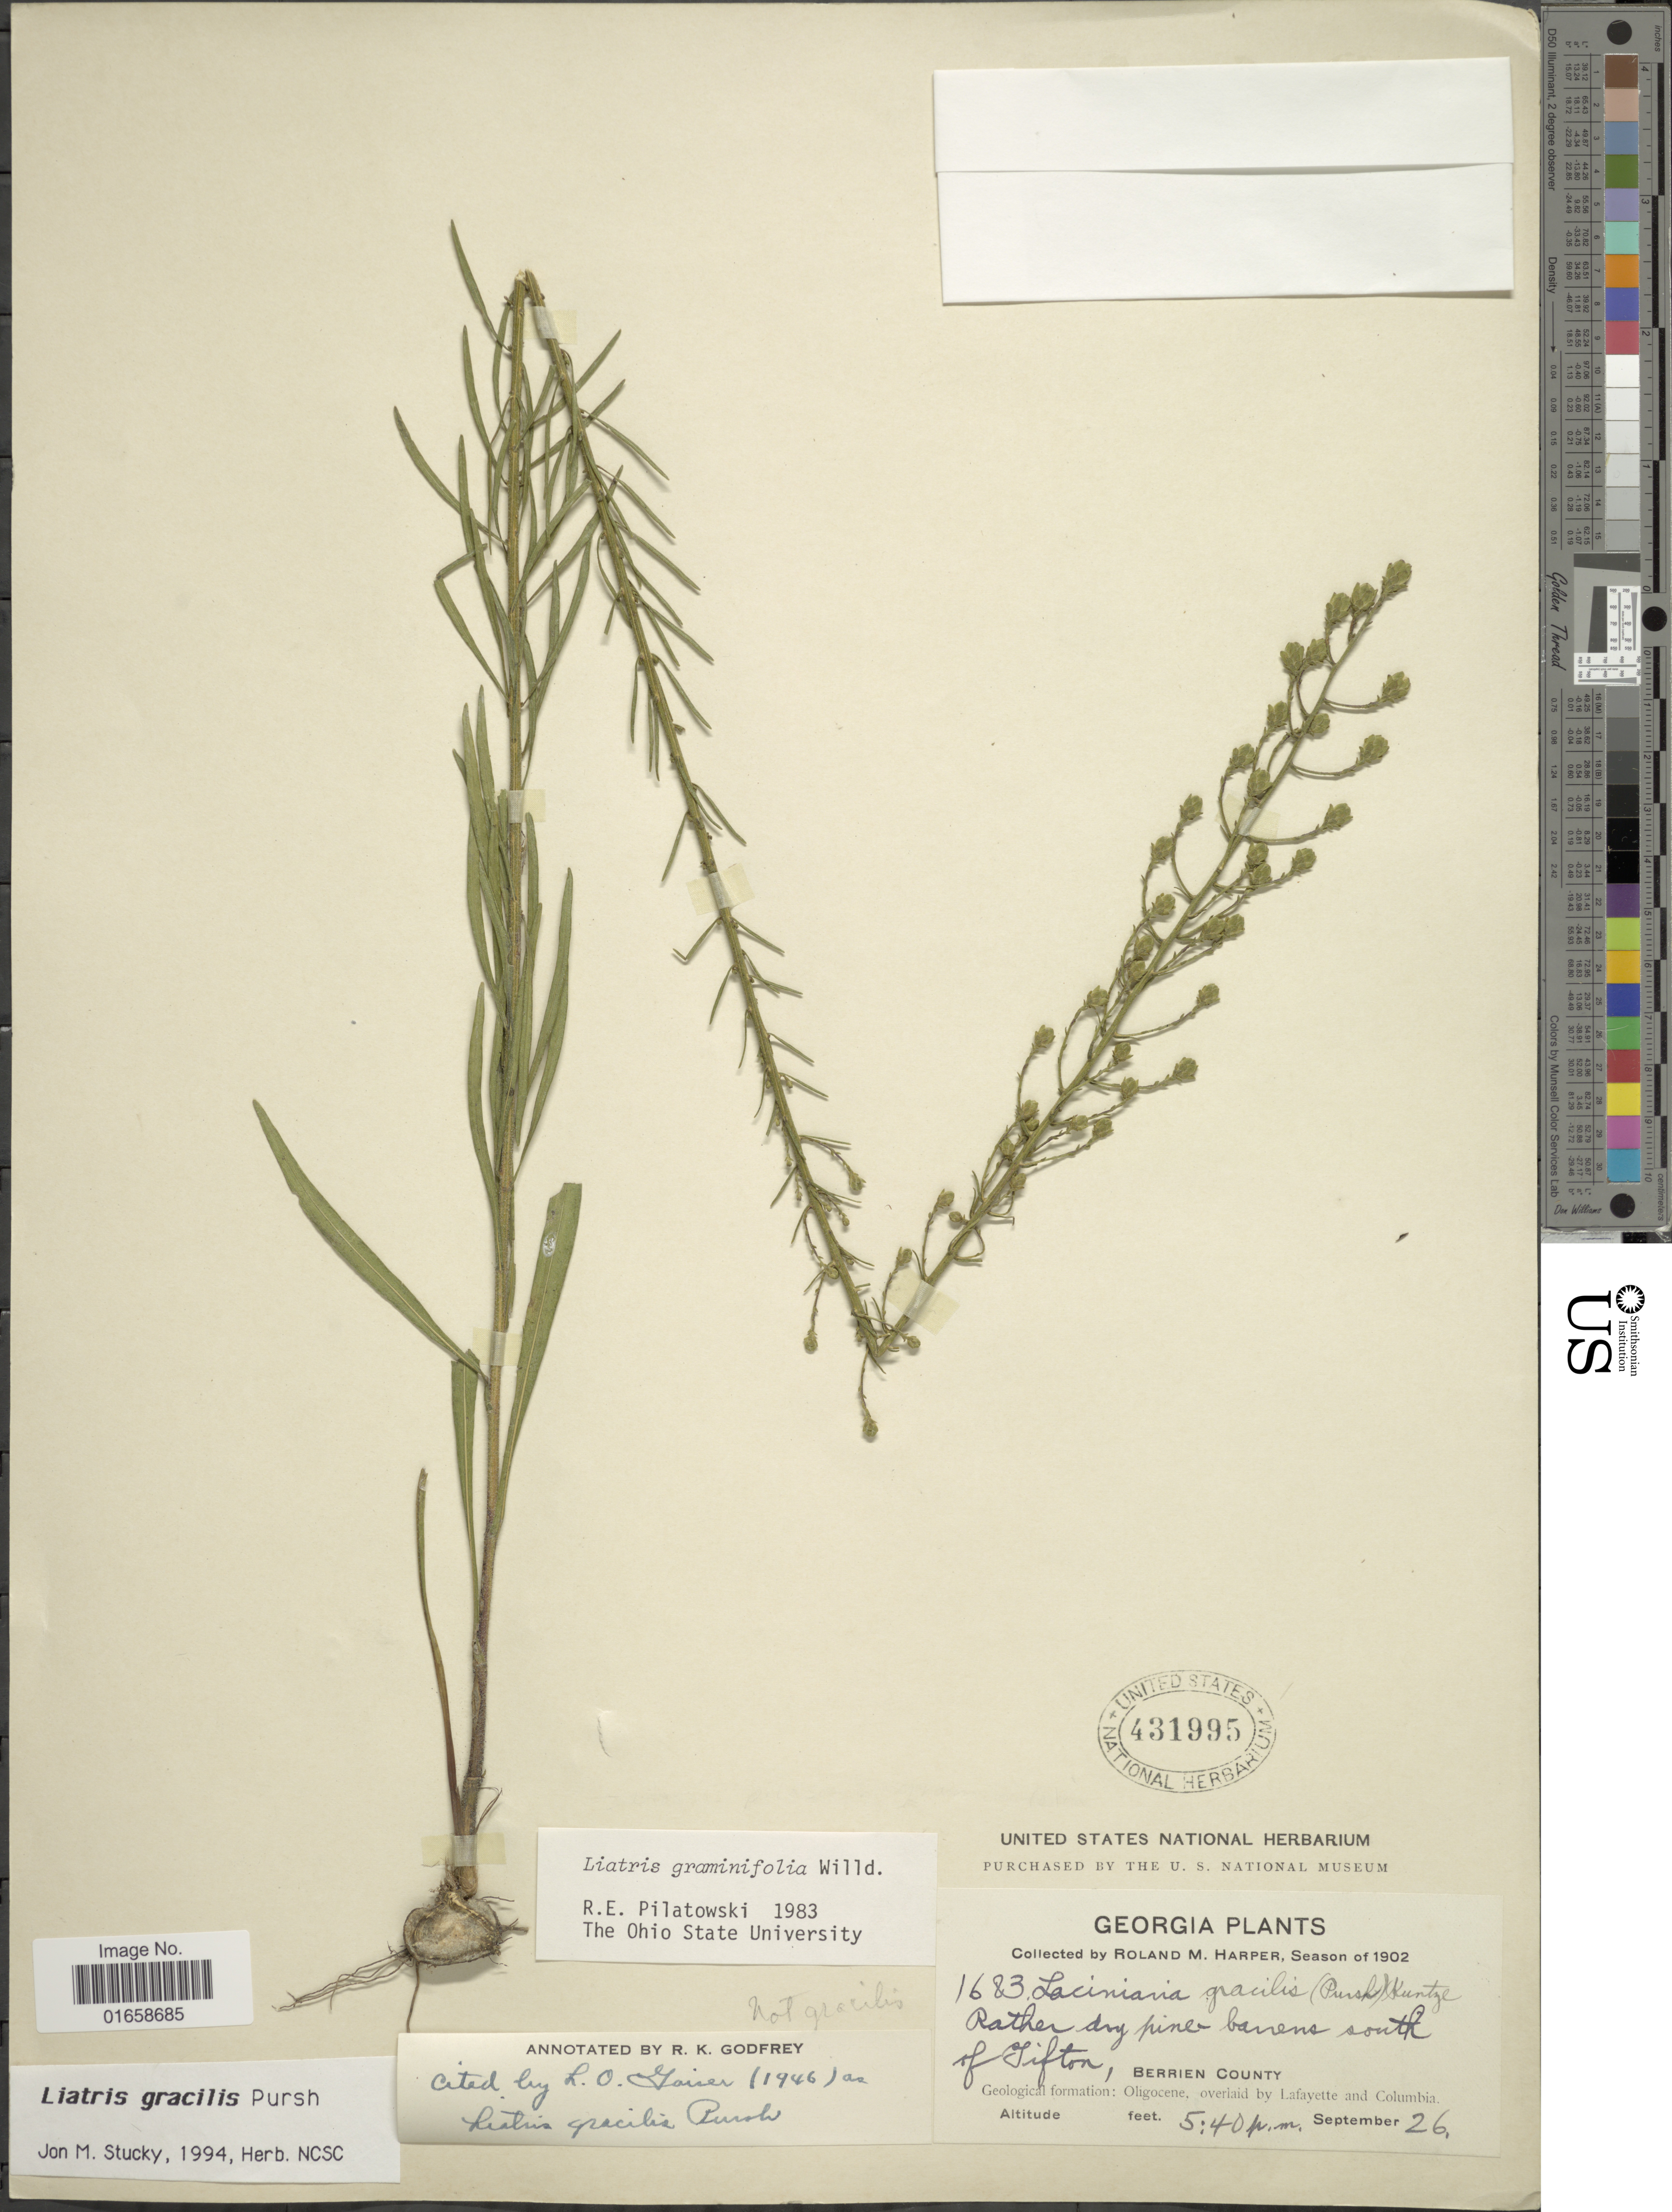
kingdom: Plantae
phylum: Tracheophyta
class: Magnoliopsida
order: Asterales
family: Asteraceae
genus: Liatris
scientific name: Liatris gracilis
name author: Pursh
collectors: R. M. Harper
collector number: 1683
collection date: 1902-09-26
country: United States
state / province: Georgia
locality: Rather dry pine-barrens south of Tifton, Berrien County, Geological formation: Oligocene, overlaid by Lafayette and Columbia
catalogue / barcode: US 431995